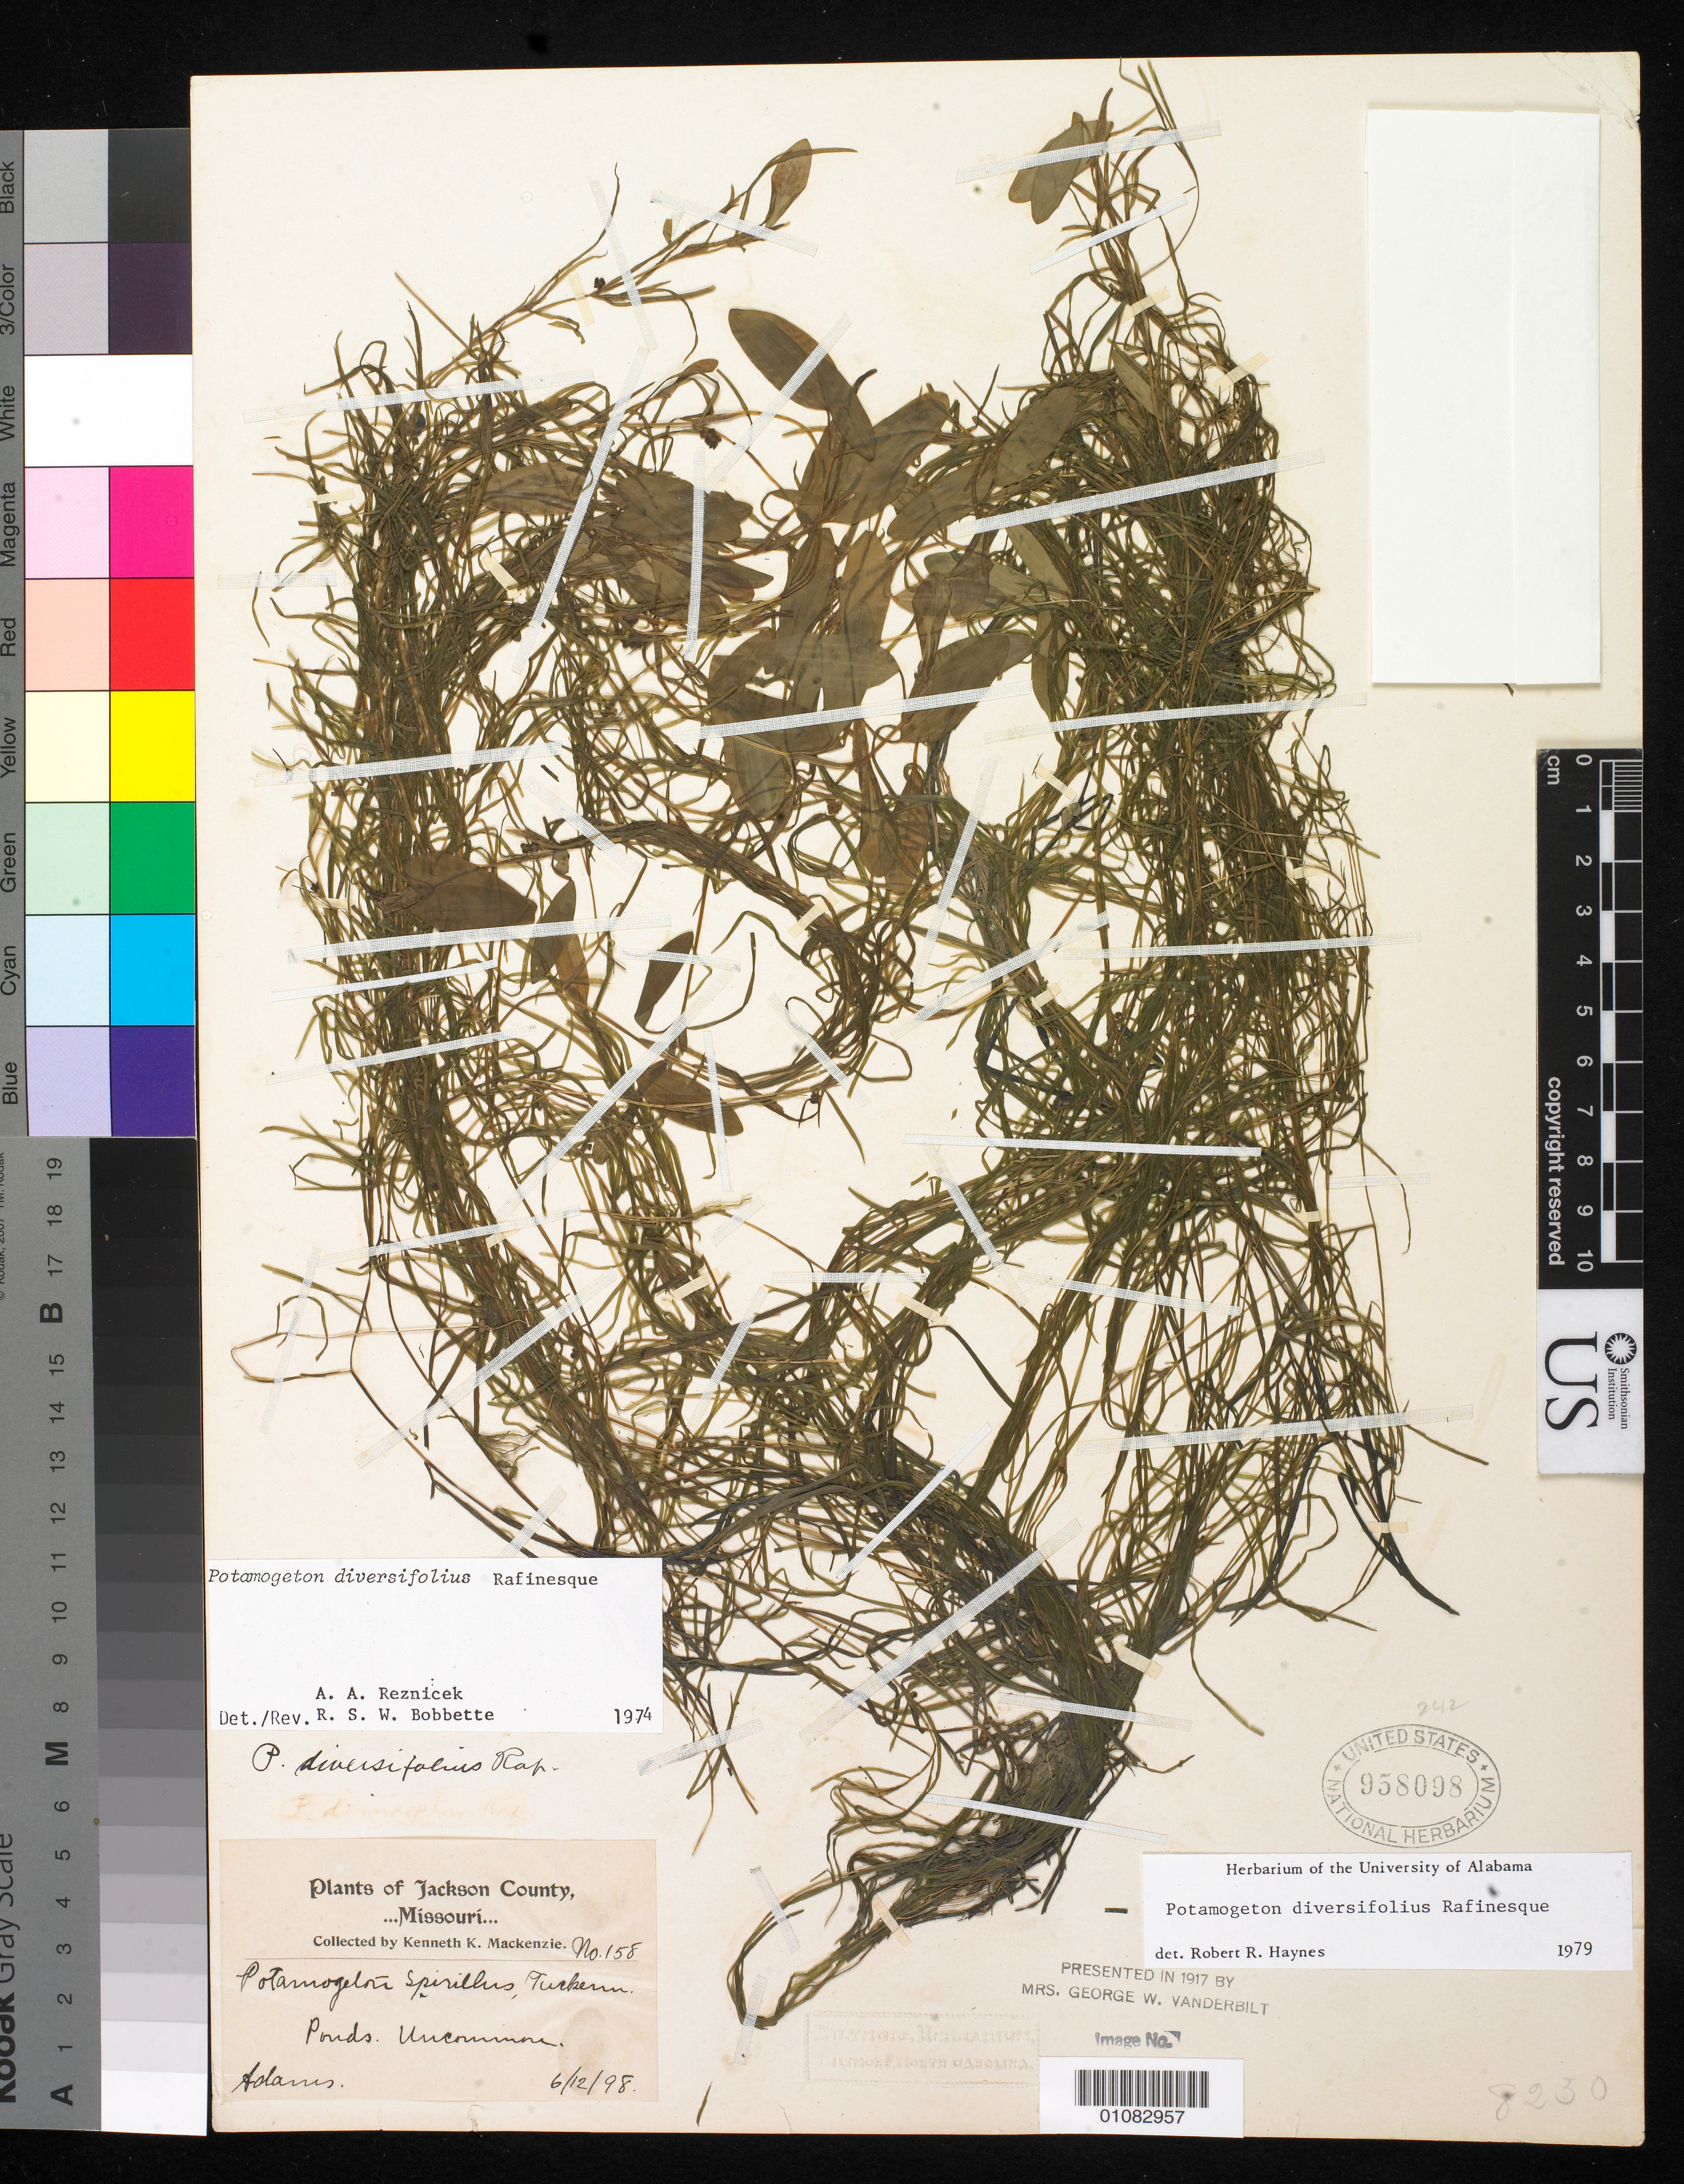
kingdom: Plantae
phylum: Tracheophyta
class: Liliopsida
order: Alismatales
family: Potamogetonaceae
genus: Potamogeton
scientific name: Potamogeton diversifolius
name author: Raf.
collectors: K. K. Mackenzie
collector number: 158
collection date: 1898-06-12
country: United States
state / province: Missouri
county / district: Jackson County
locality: Adams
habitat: Ponds, uncommon.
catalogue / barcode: US 958098